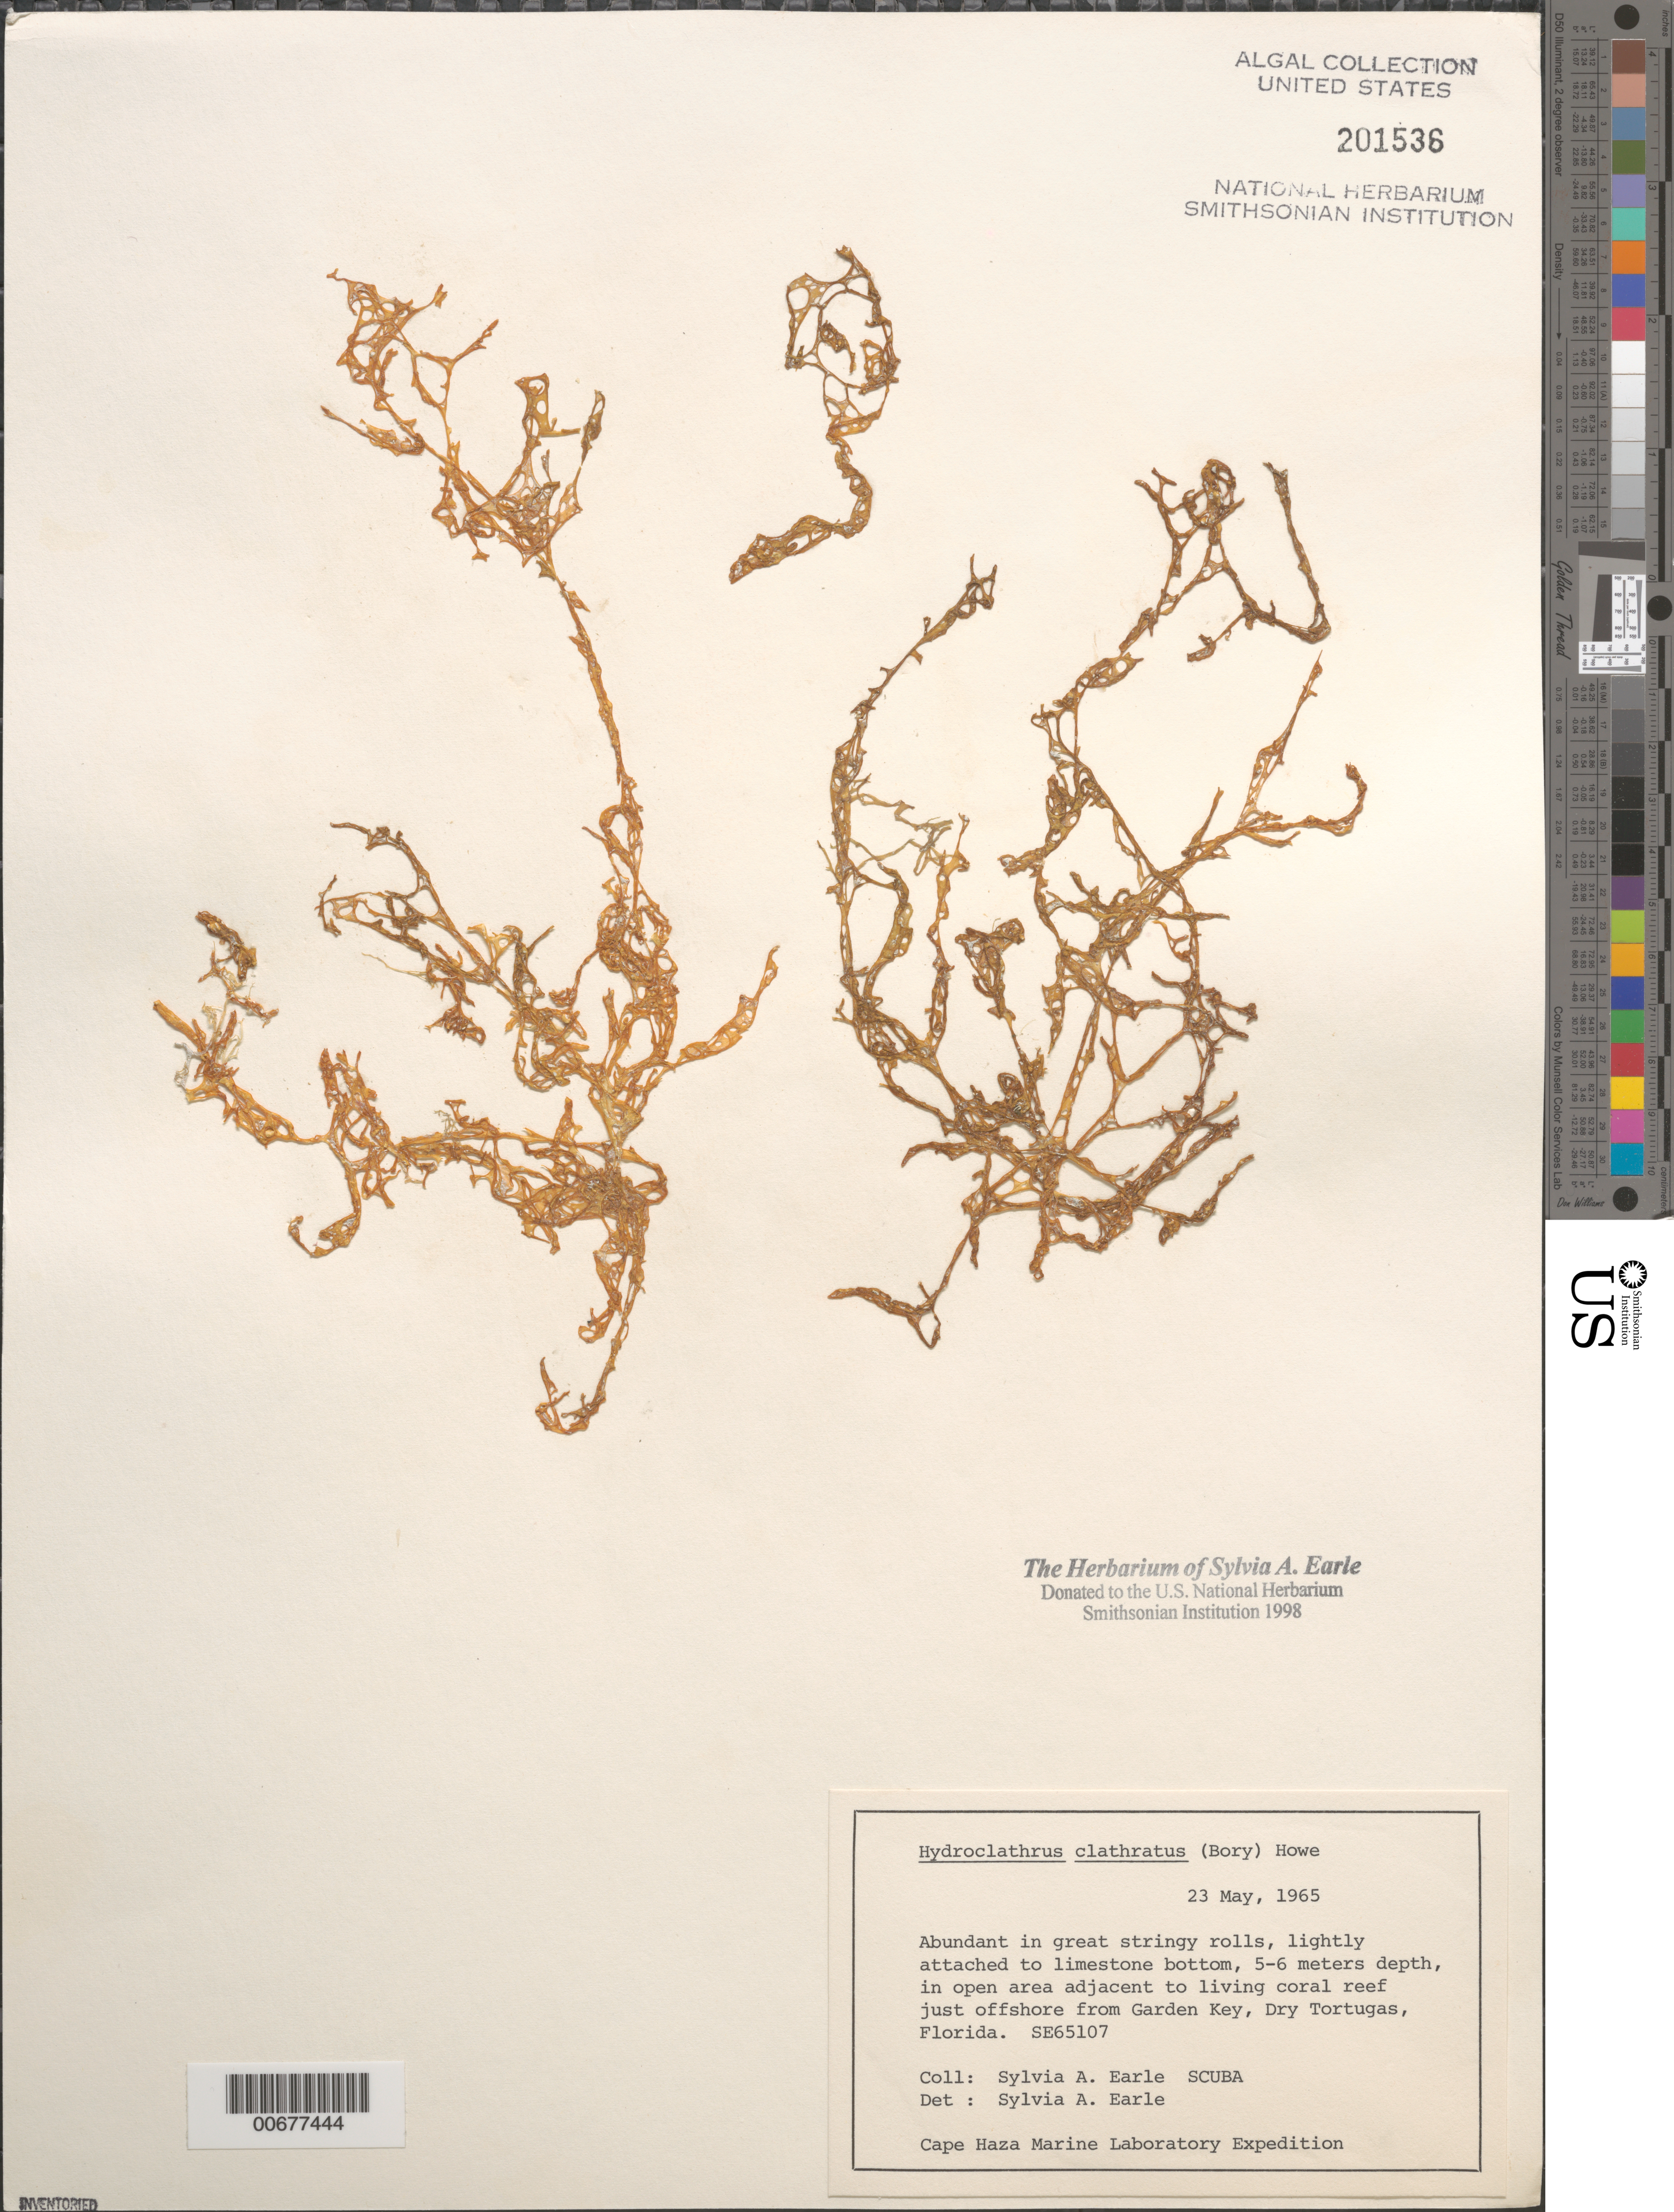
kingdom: Chromista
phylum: Ochrophyta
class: Phaeophyceae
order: Scytosiphonales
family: Scytosiphonaceae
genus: Hydroclathrus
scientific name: Hydroclathrus clathratus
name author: (C. Agardh) M. Howe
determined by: Earle, S. A.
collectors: S. A. Earle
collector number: SE 65107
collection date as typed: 23 May 1965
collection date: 1965-05-23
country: United States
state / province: Florida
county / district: Monroe County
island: Dry Tortugas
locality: Off Garden Key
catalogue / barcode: US 201536